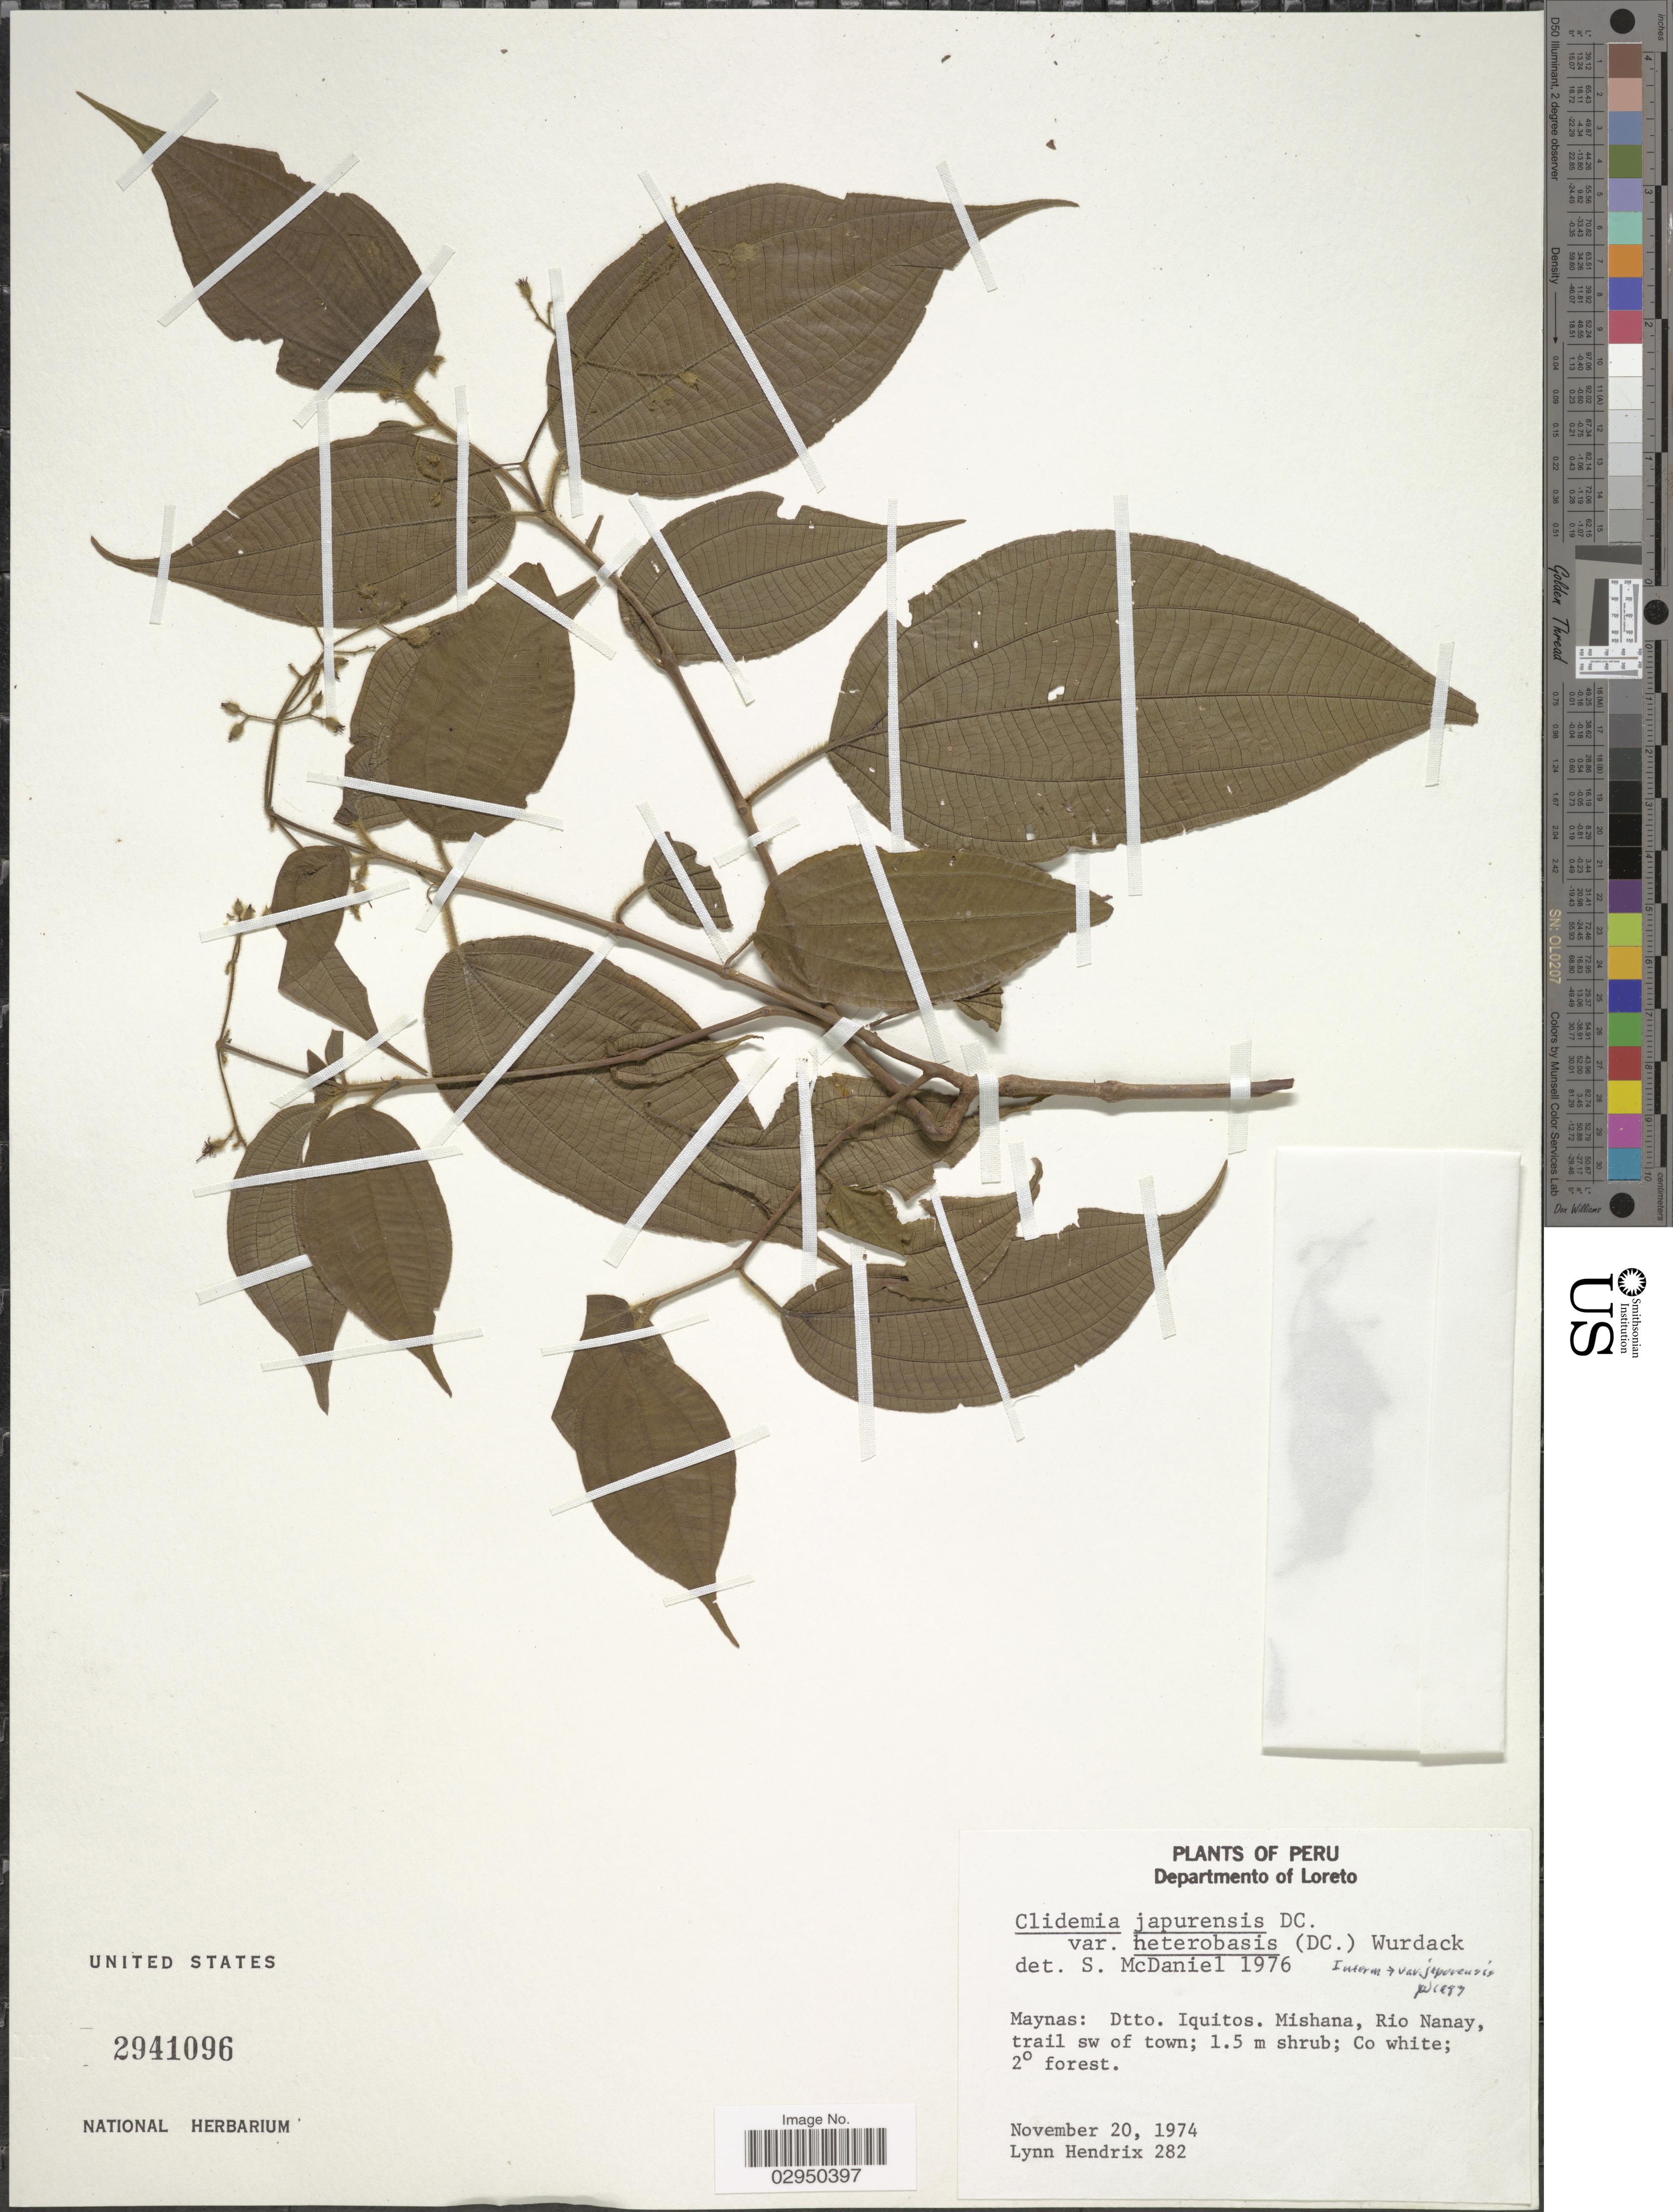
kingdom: Plantae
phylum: Tracheophyta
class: Magnoliopsida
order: Myrtales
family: Melastomataceae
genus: Clidemia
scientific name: Clidemia japurensis var. heterobasis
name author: (DC.) Wurdack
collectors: L. Hendrix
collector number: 282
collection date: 1974-11-20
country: Peru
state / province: Loreto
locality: Departmento of Loreto. Maynas: Dtto. Iquitos. Mishana, Rio Nanay, trail sw of town.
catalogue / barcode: US 2941096